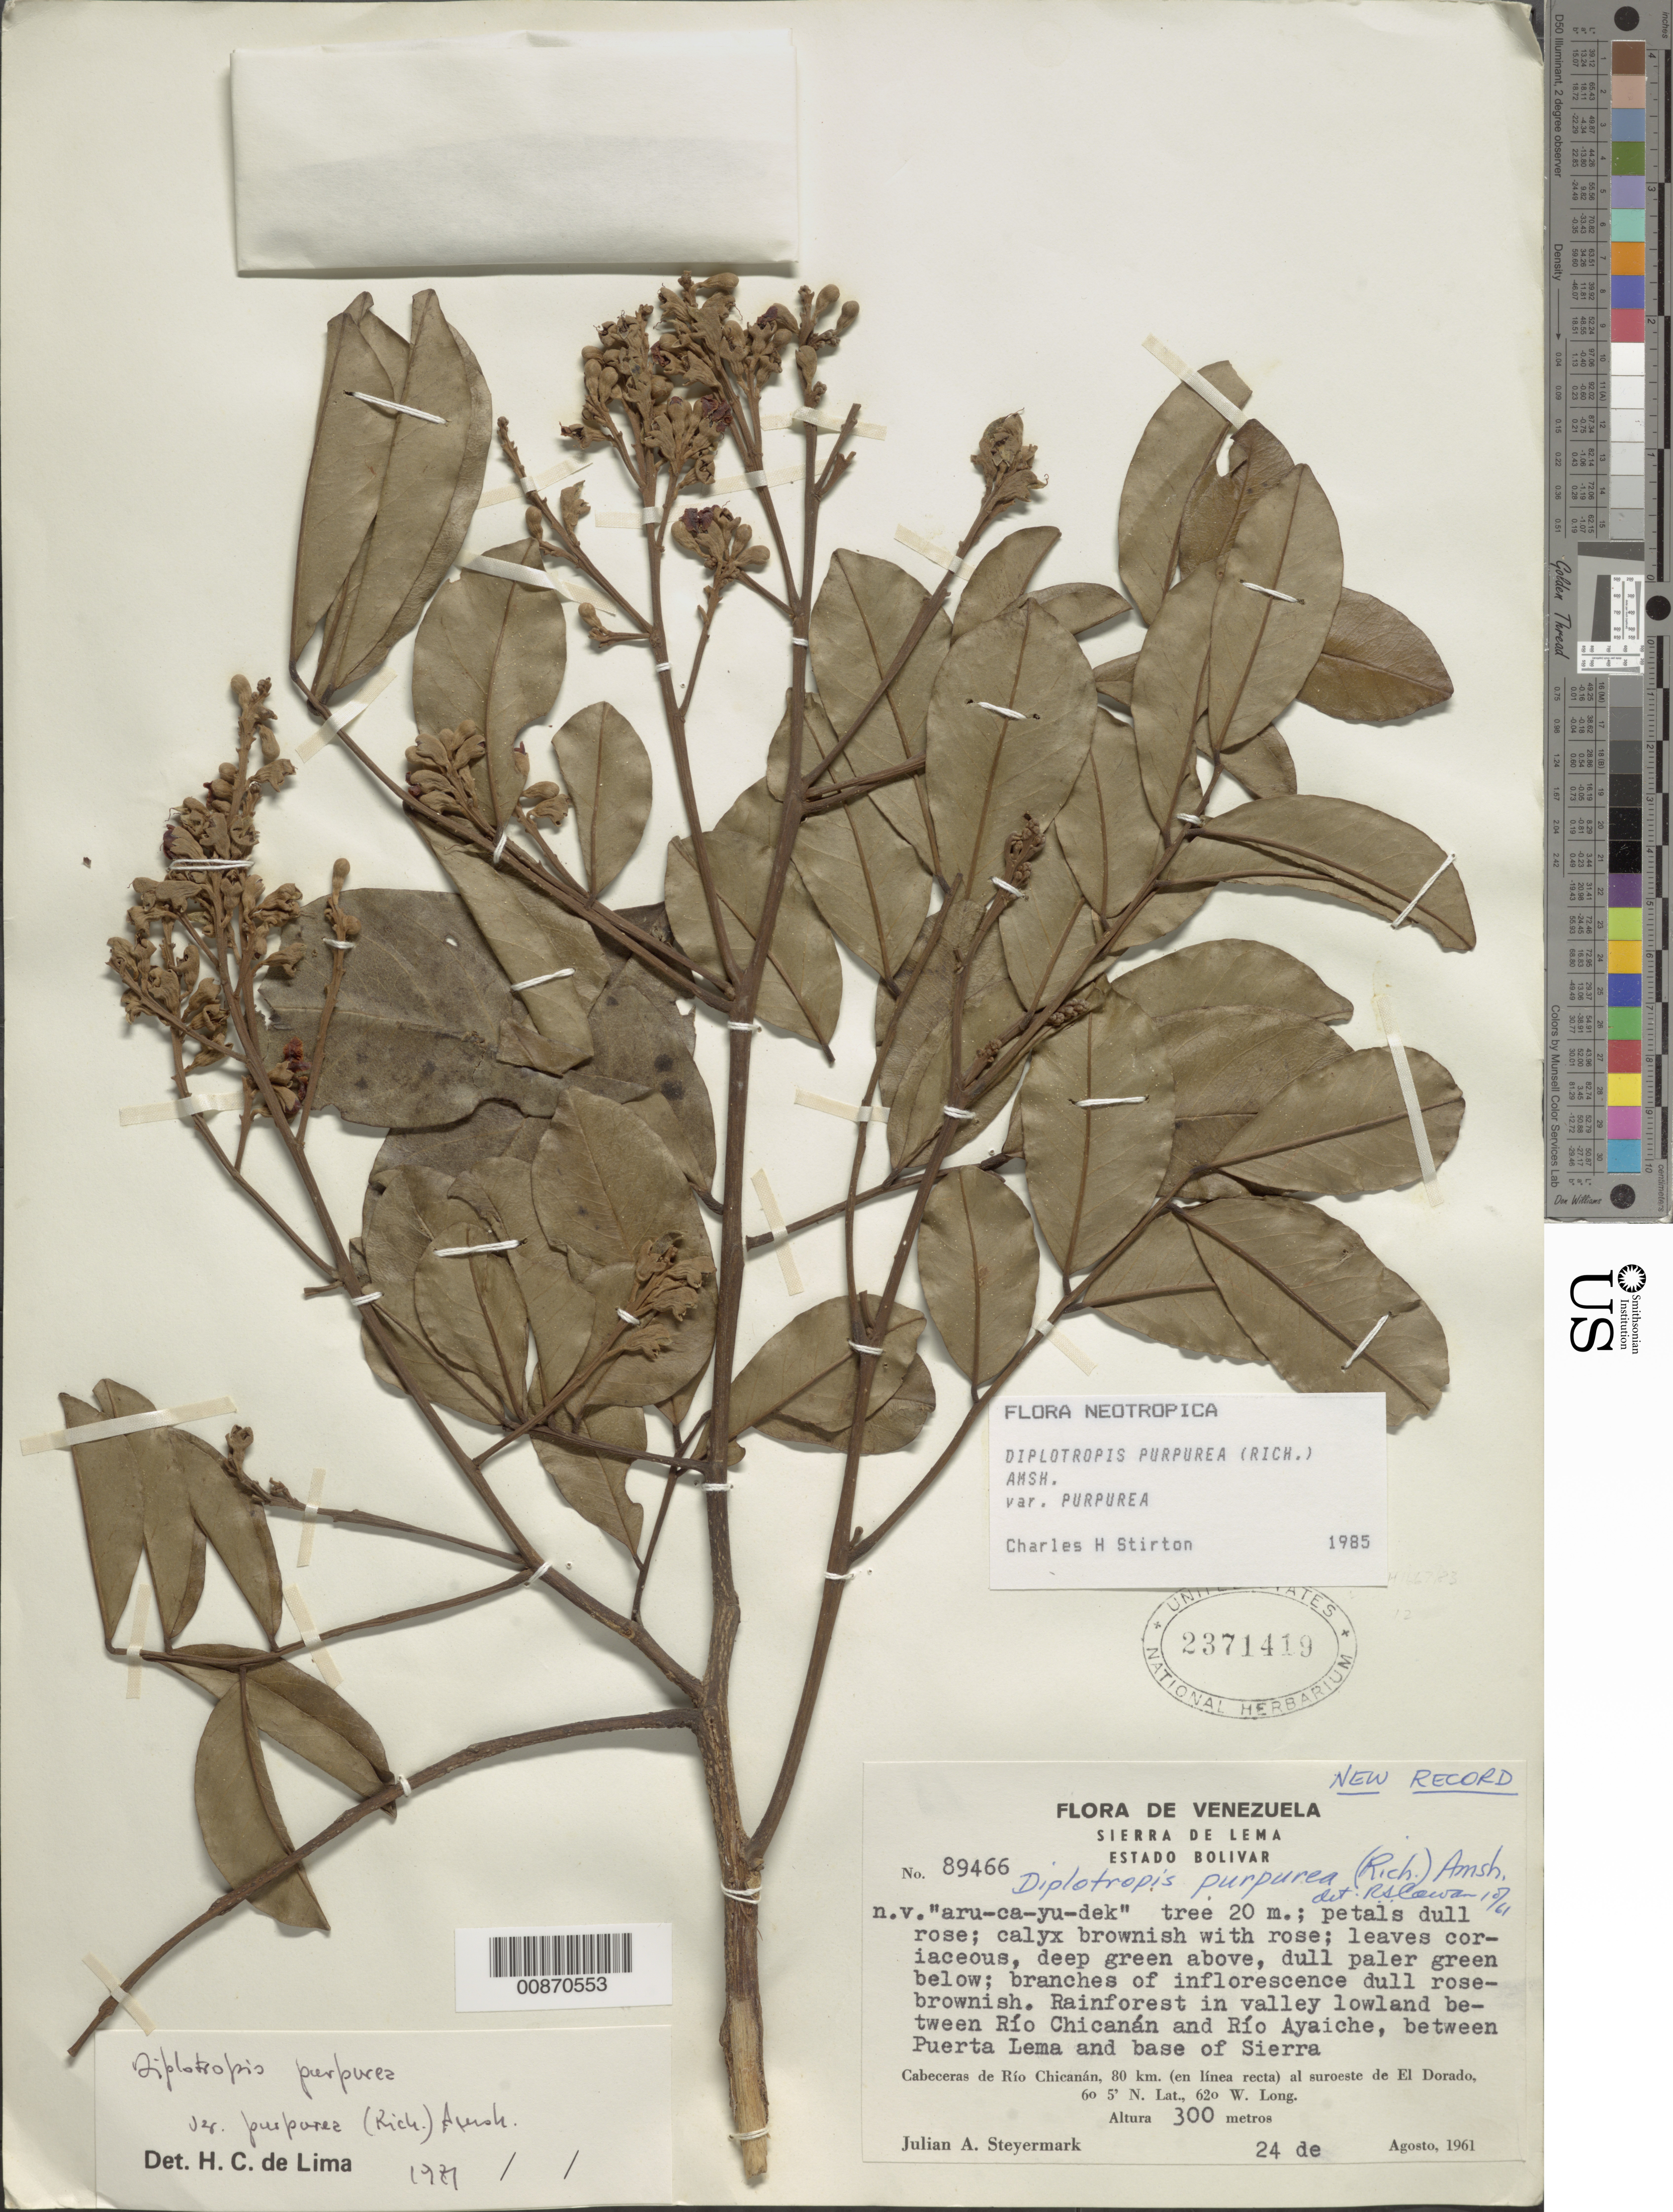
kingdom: Plantae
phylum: Tracheophyta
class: Magnoliopsida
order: Fabales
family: Fabaceae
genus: Diplotropis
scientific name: Diplotropis purpurea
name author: (Rich.) Amshoff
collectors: J. Steyermark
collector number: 89466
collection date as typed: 24-Aug-61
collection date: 1961-08-24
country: Venezuela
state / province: Bolívar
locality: Sierra de Lema, Cabaceras de Río Chicanan, 80 km in straight line to SW of El Dorado, between Río Chicanan and Río Ayaiche, between Puerta Lema and base of Sierra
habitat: Rainforest in valley lowland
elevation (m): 300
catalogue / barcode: US 2371419